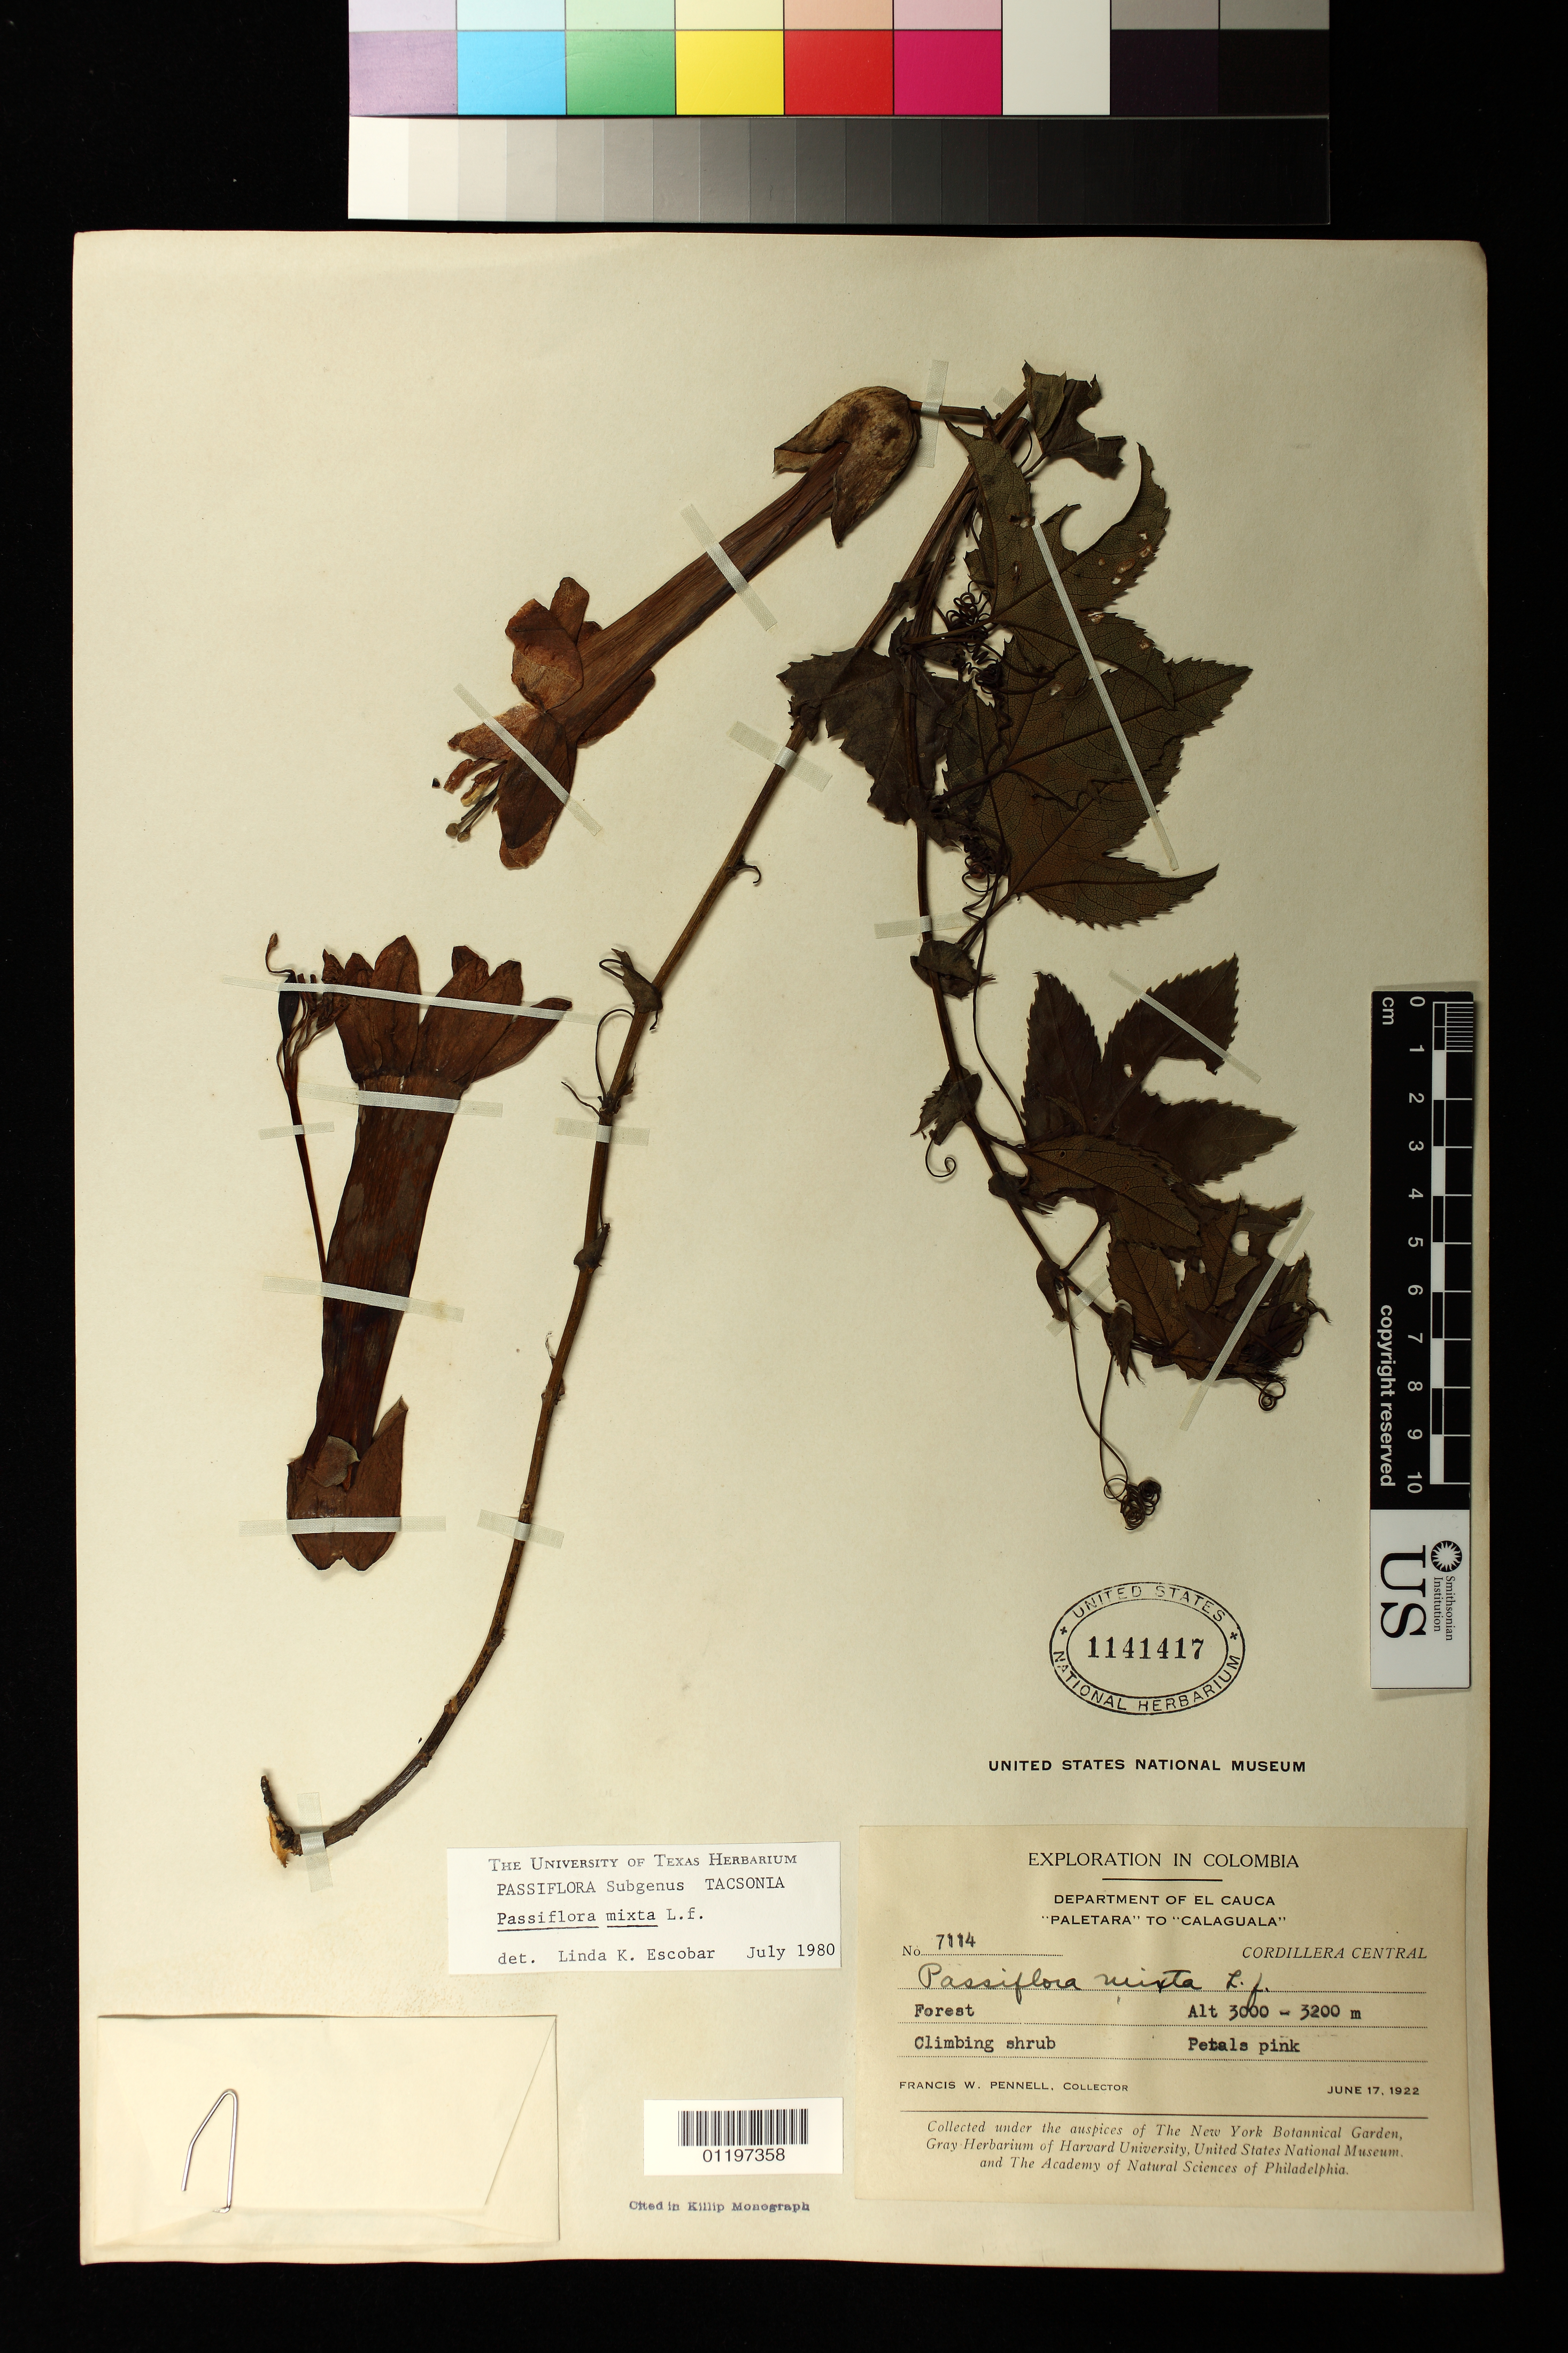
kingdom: Plantae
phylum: Tracheophyta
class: Magnoliopsida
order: Malpighiales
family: Passifloraceae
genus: Passiflora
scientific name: Passiflora mixta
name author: L. f.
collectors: F. W. Pennell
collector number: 7114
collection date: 1922-06-17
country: Colombia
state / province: Cauca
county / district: Cordillera Central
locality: Forest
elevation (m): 3000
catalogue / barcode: US 1141417